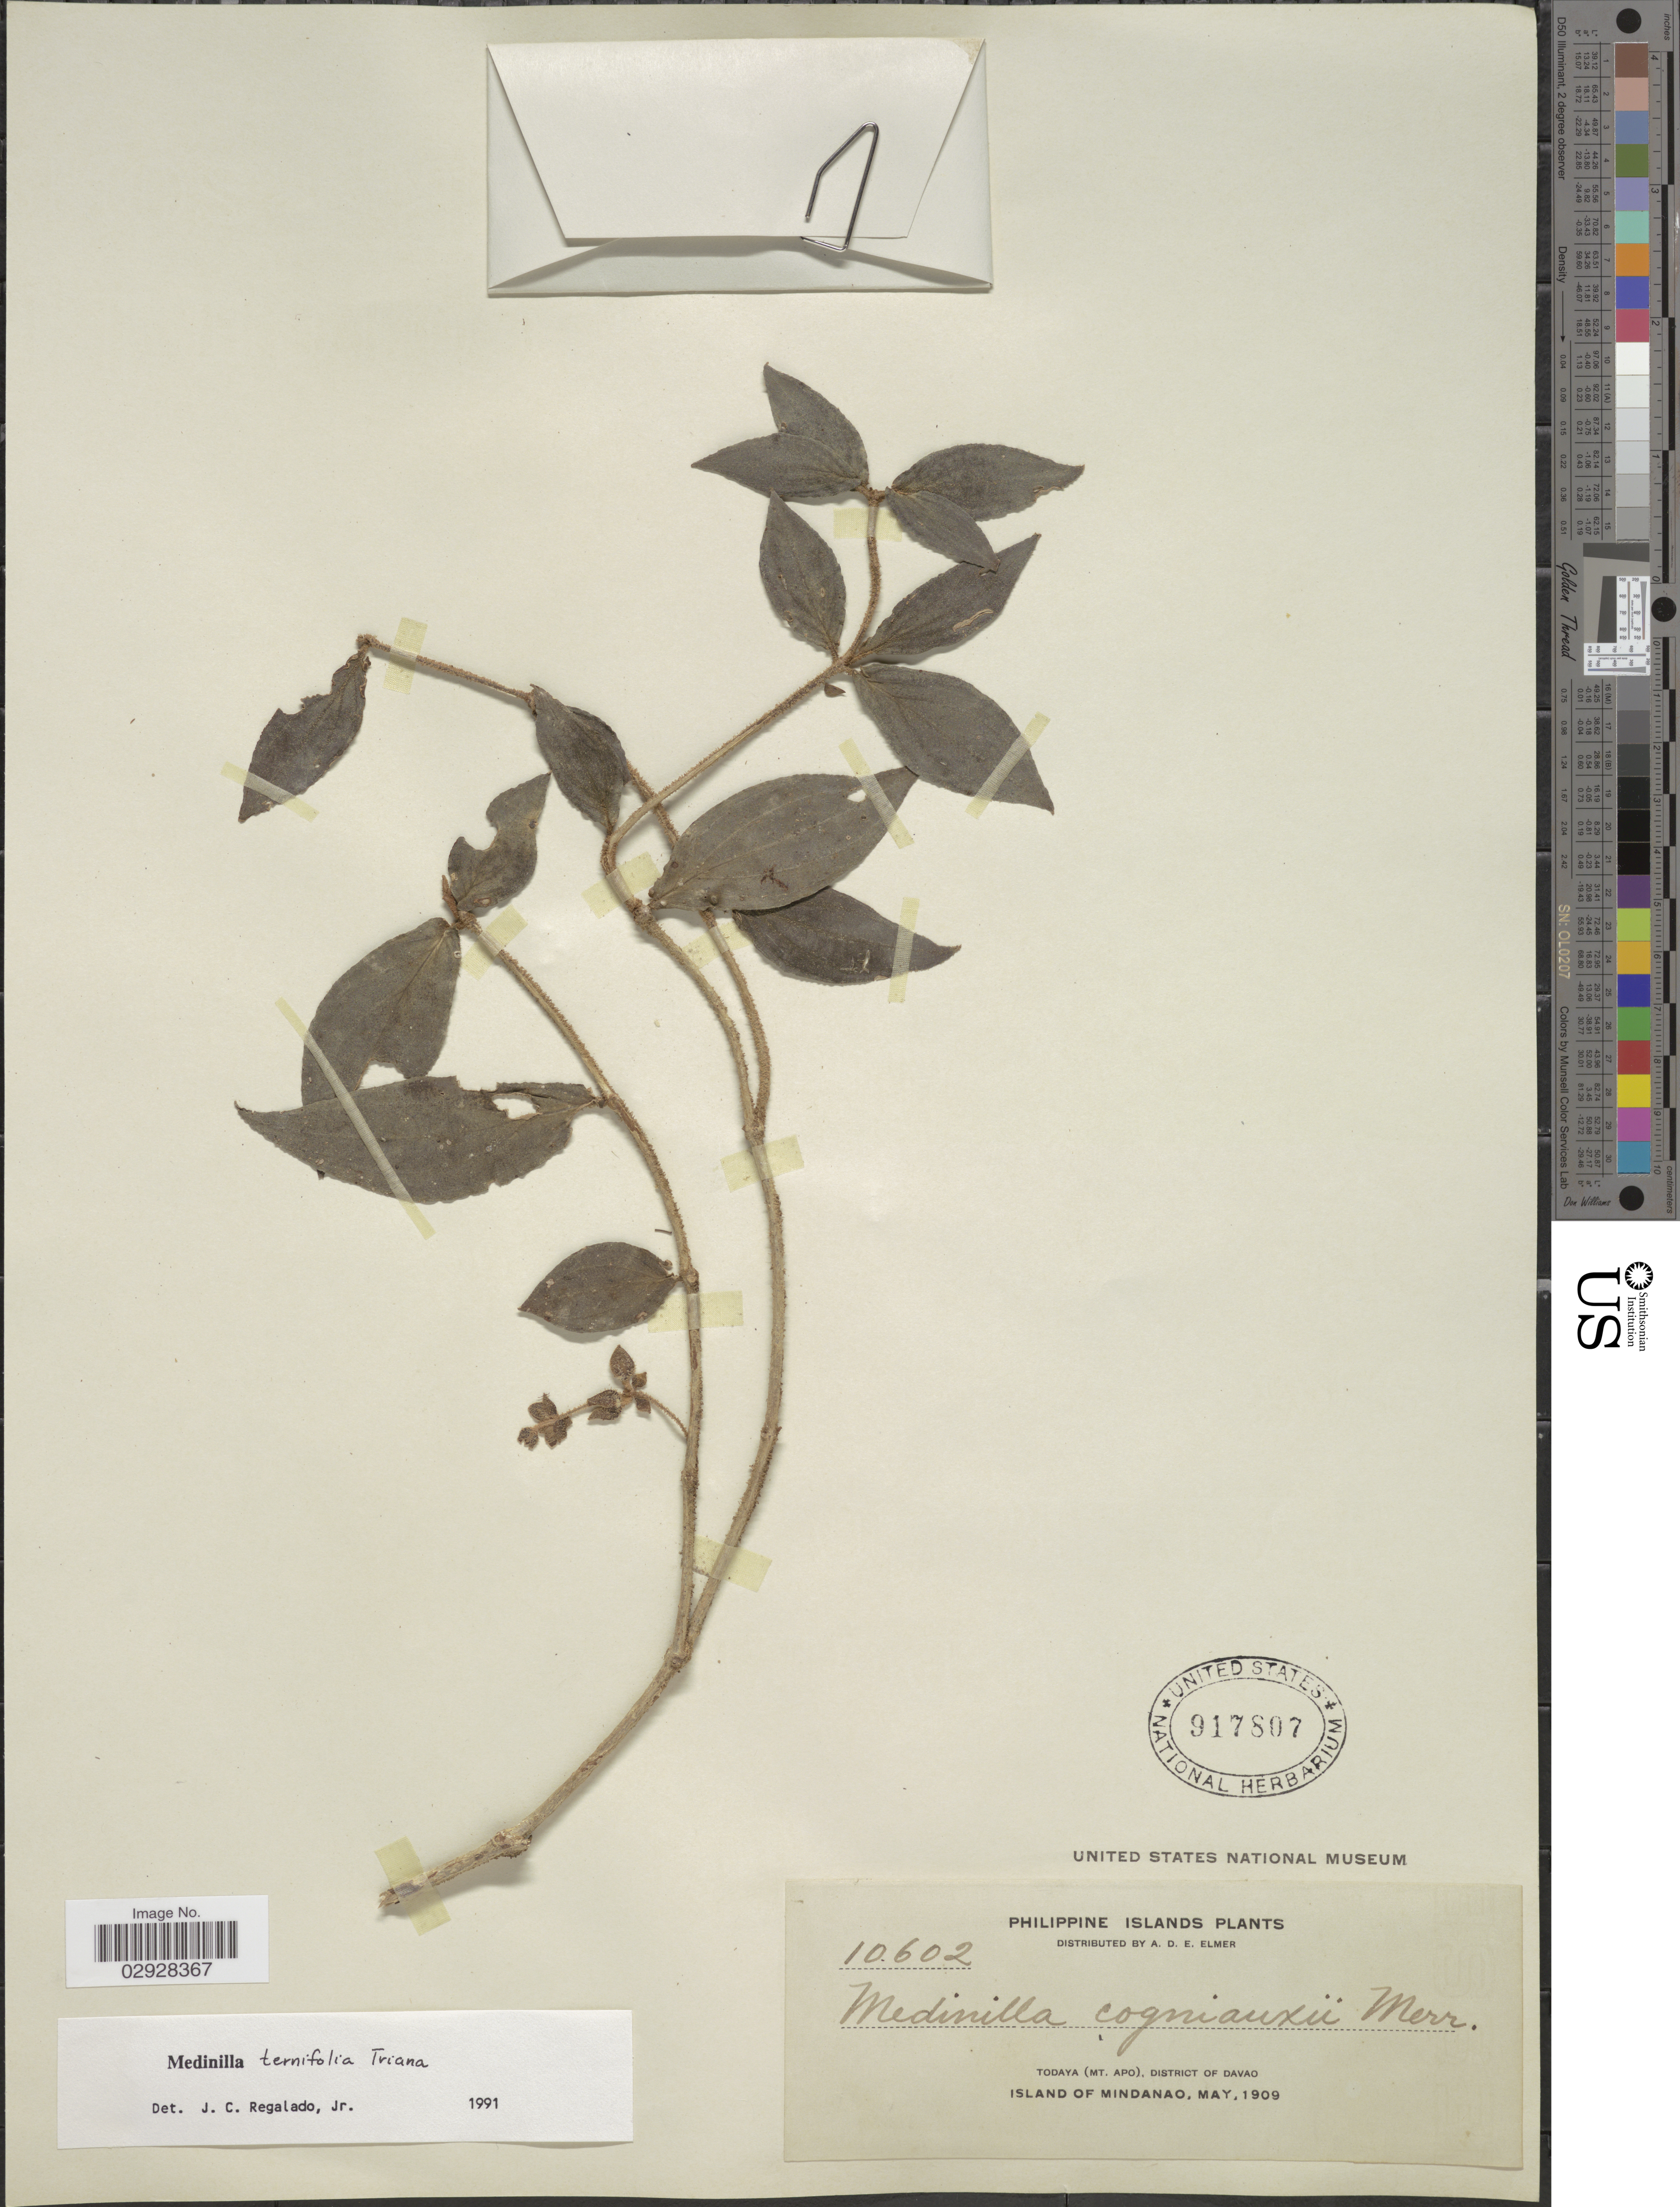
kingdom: Plantae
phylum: Tracheophyta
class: Magnoliopsida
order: Myrtales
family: Melastomataceae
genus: Medinilla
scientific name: Medinilla ternifolia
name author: Triana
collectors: A. D. E. Elmer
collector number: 10602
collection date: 1909-05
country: Philippines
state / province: Davao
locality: Philippine Islands. Todaya (Mt. Apo), District of Davao, Island of Mindanao.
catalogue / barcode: US 917807